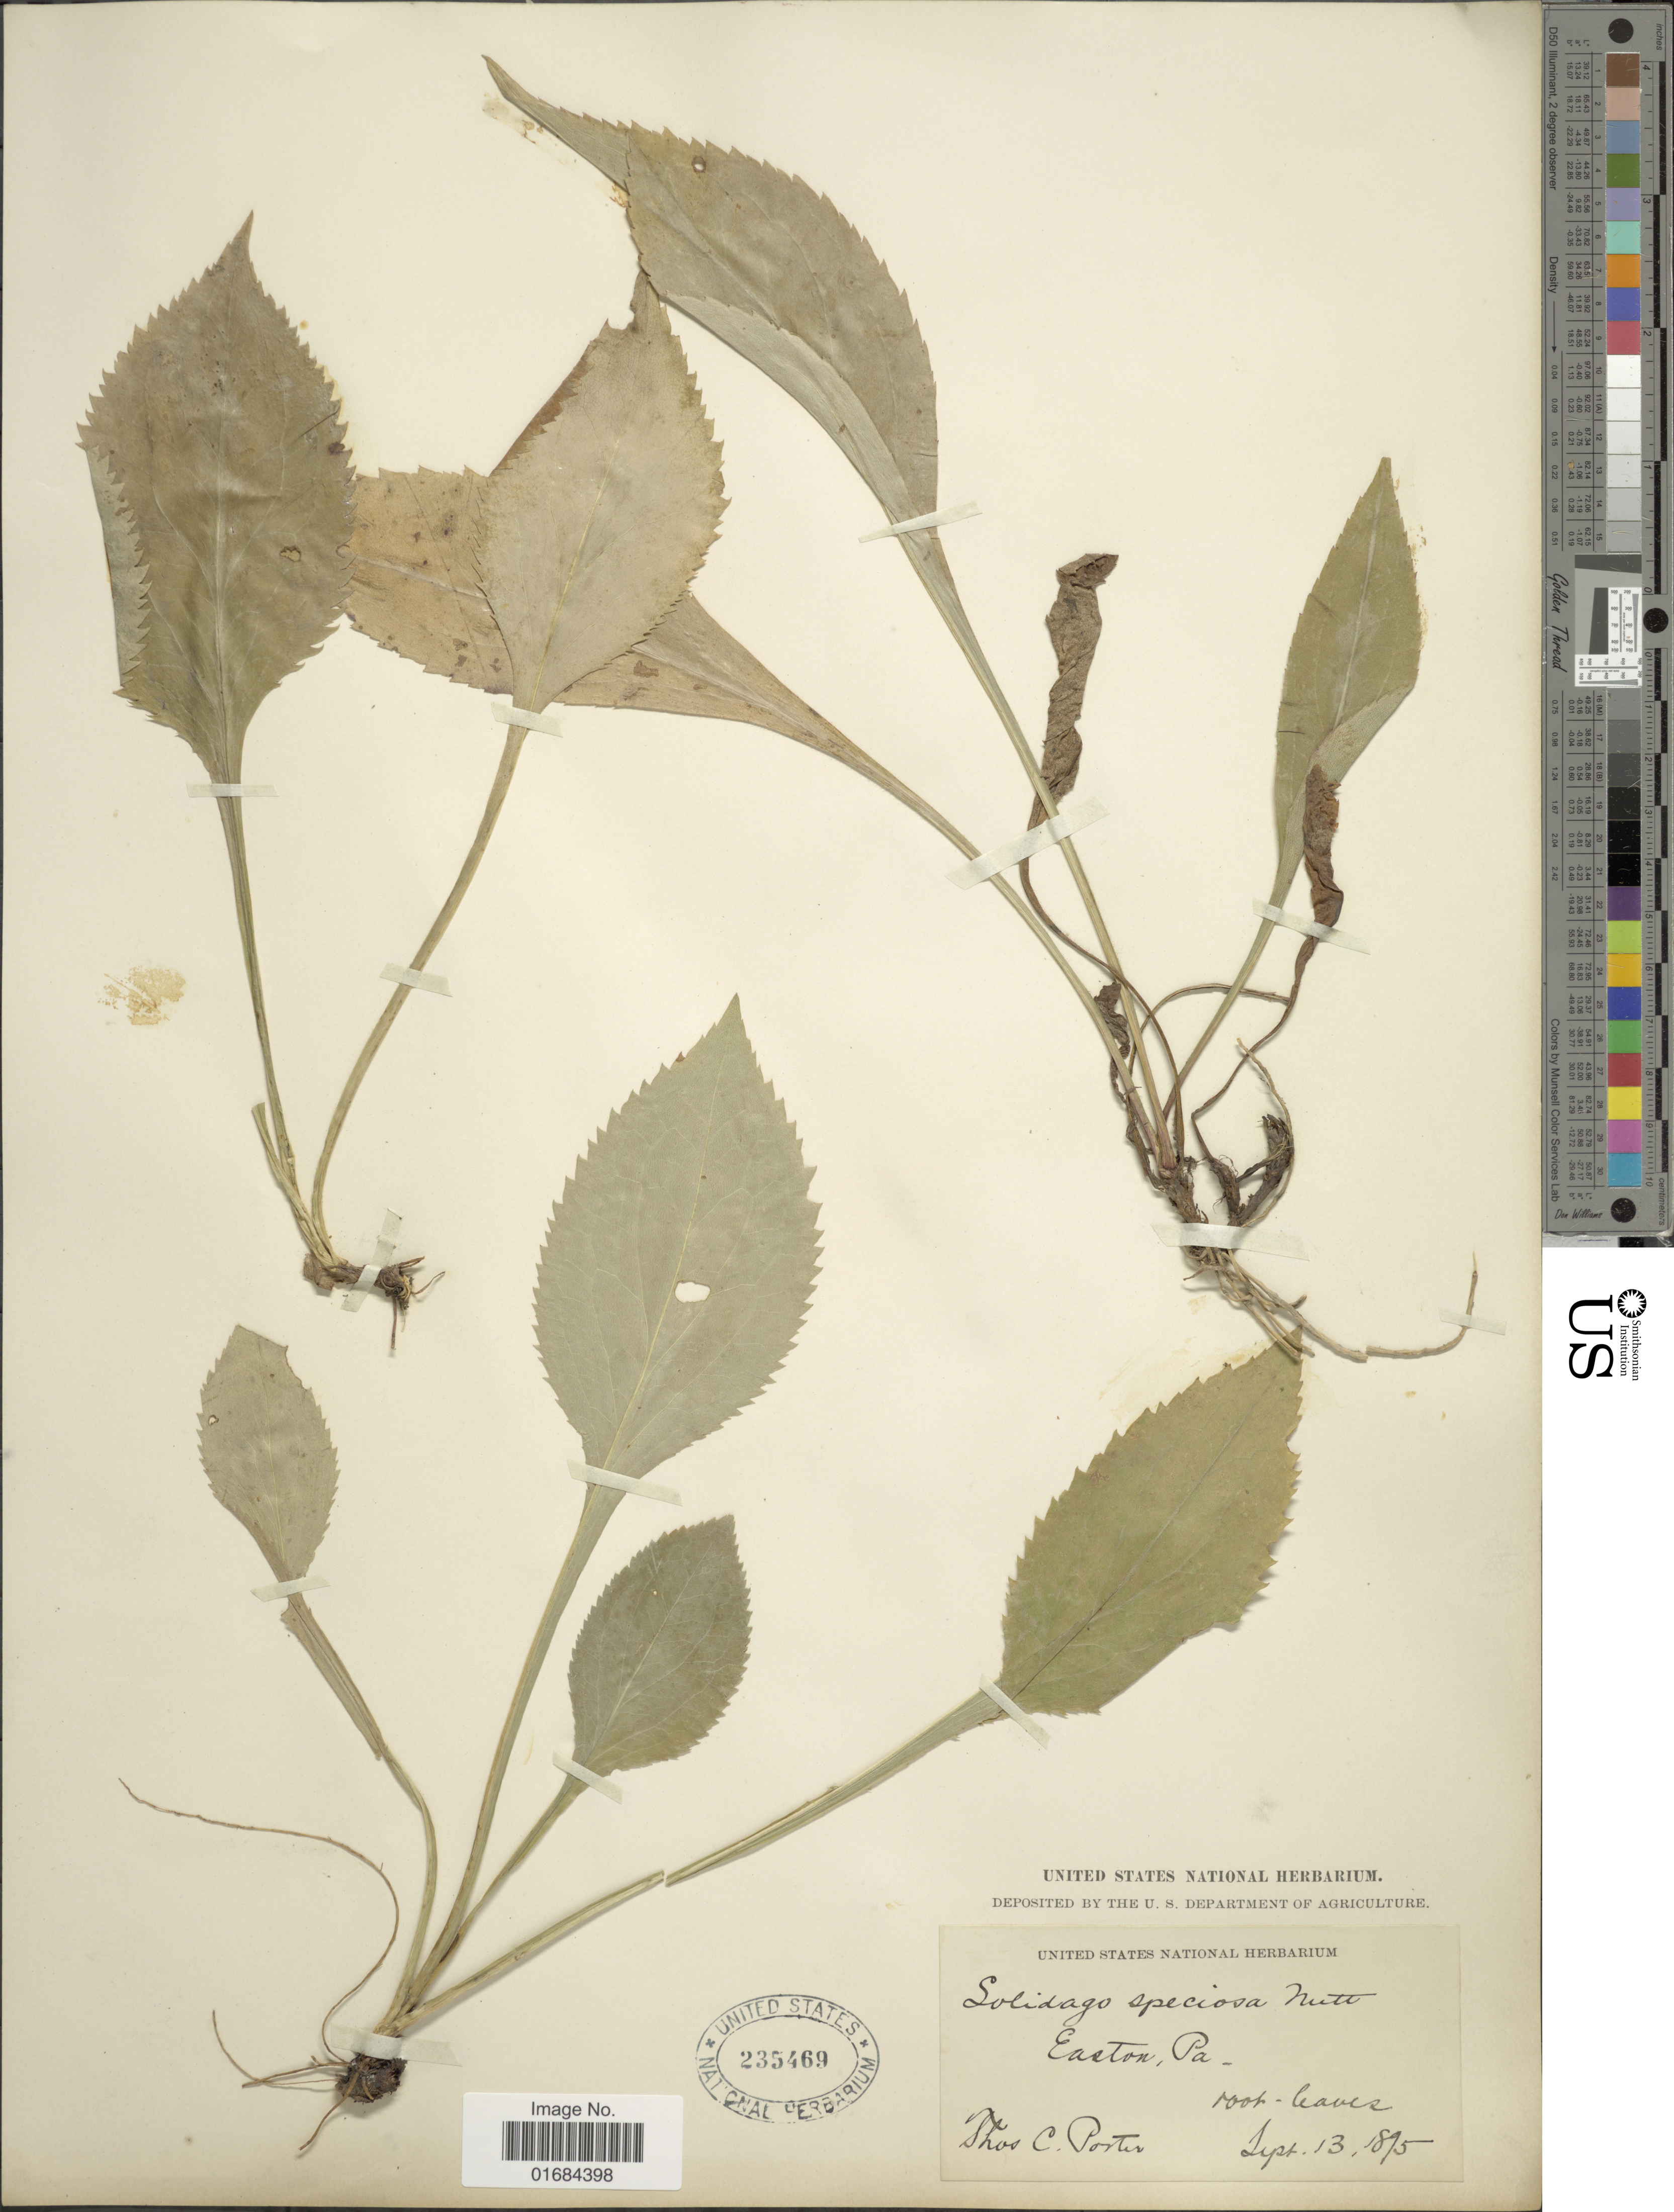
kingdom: Plantae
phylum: Tracheophyta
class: Magnoliopsida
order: Asterales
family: Asteraceae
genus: Solidago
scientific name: Solidago arguta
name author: Aiton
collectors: T. C. Porter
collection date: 1895-09-13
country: United States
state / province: Pennsylvania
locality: Easton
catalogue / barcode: US 235469